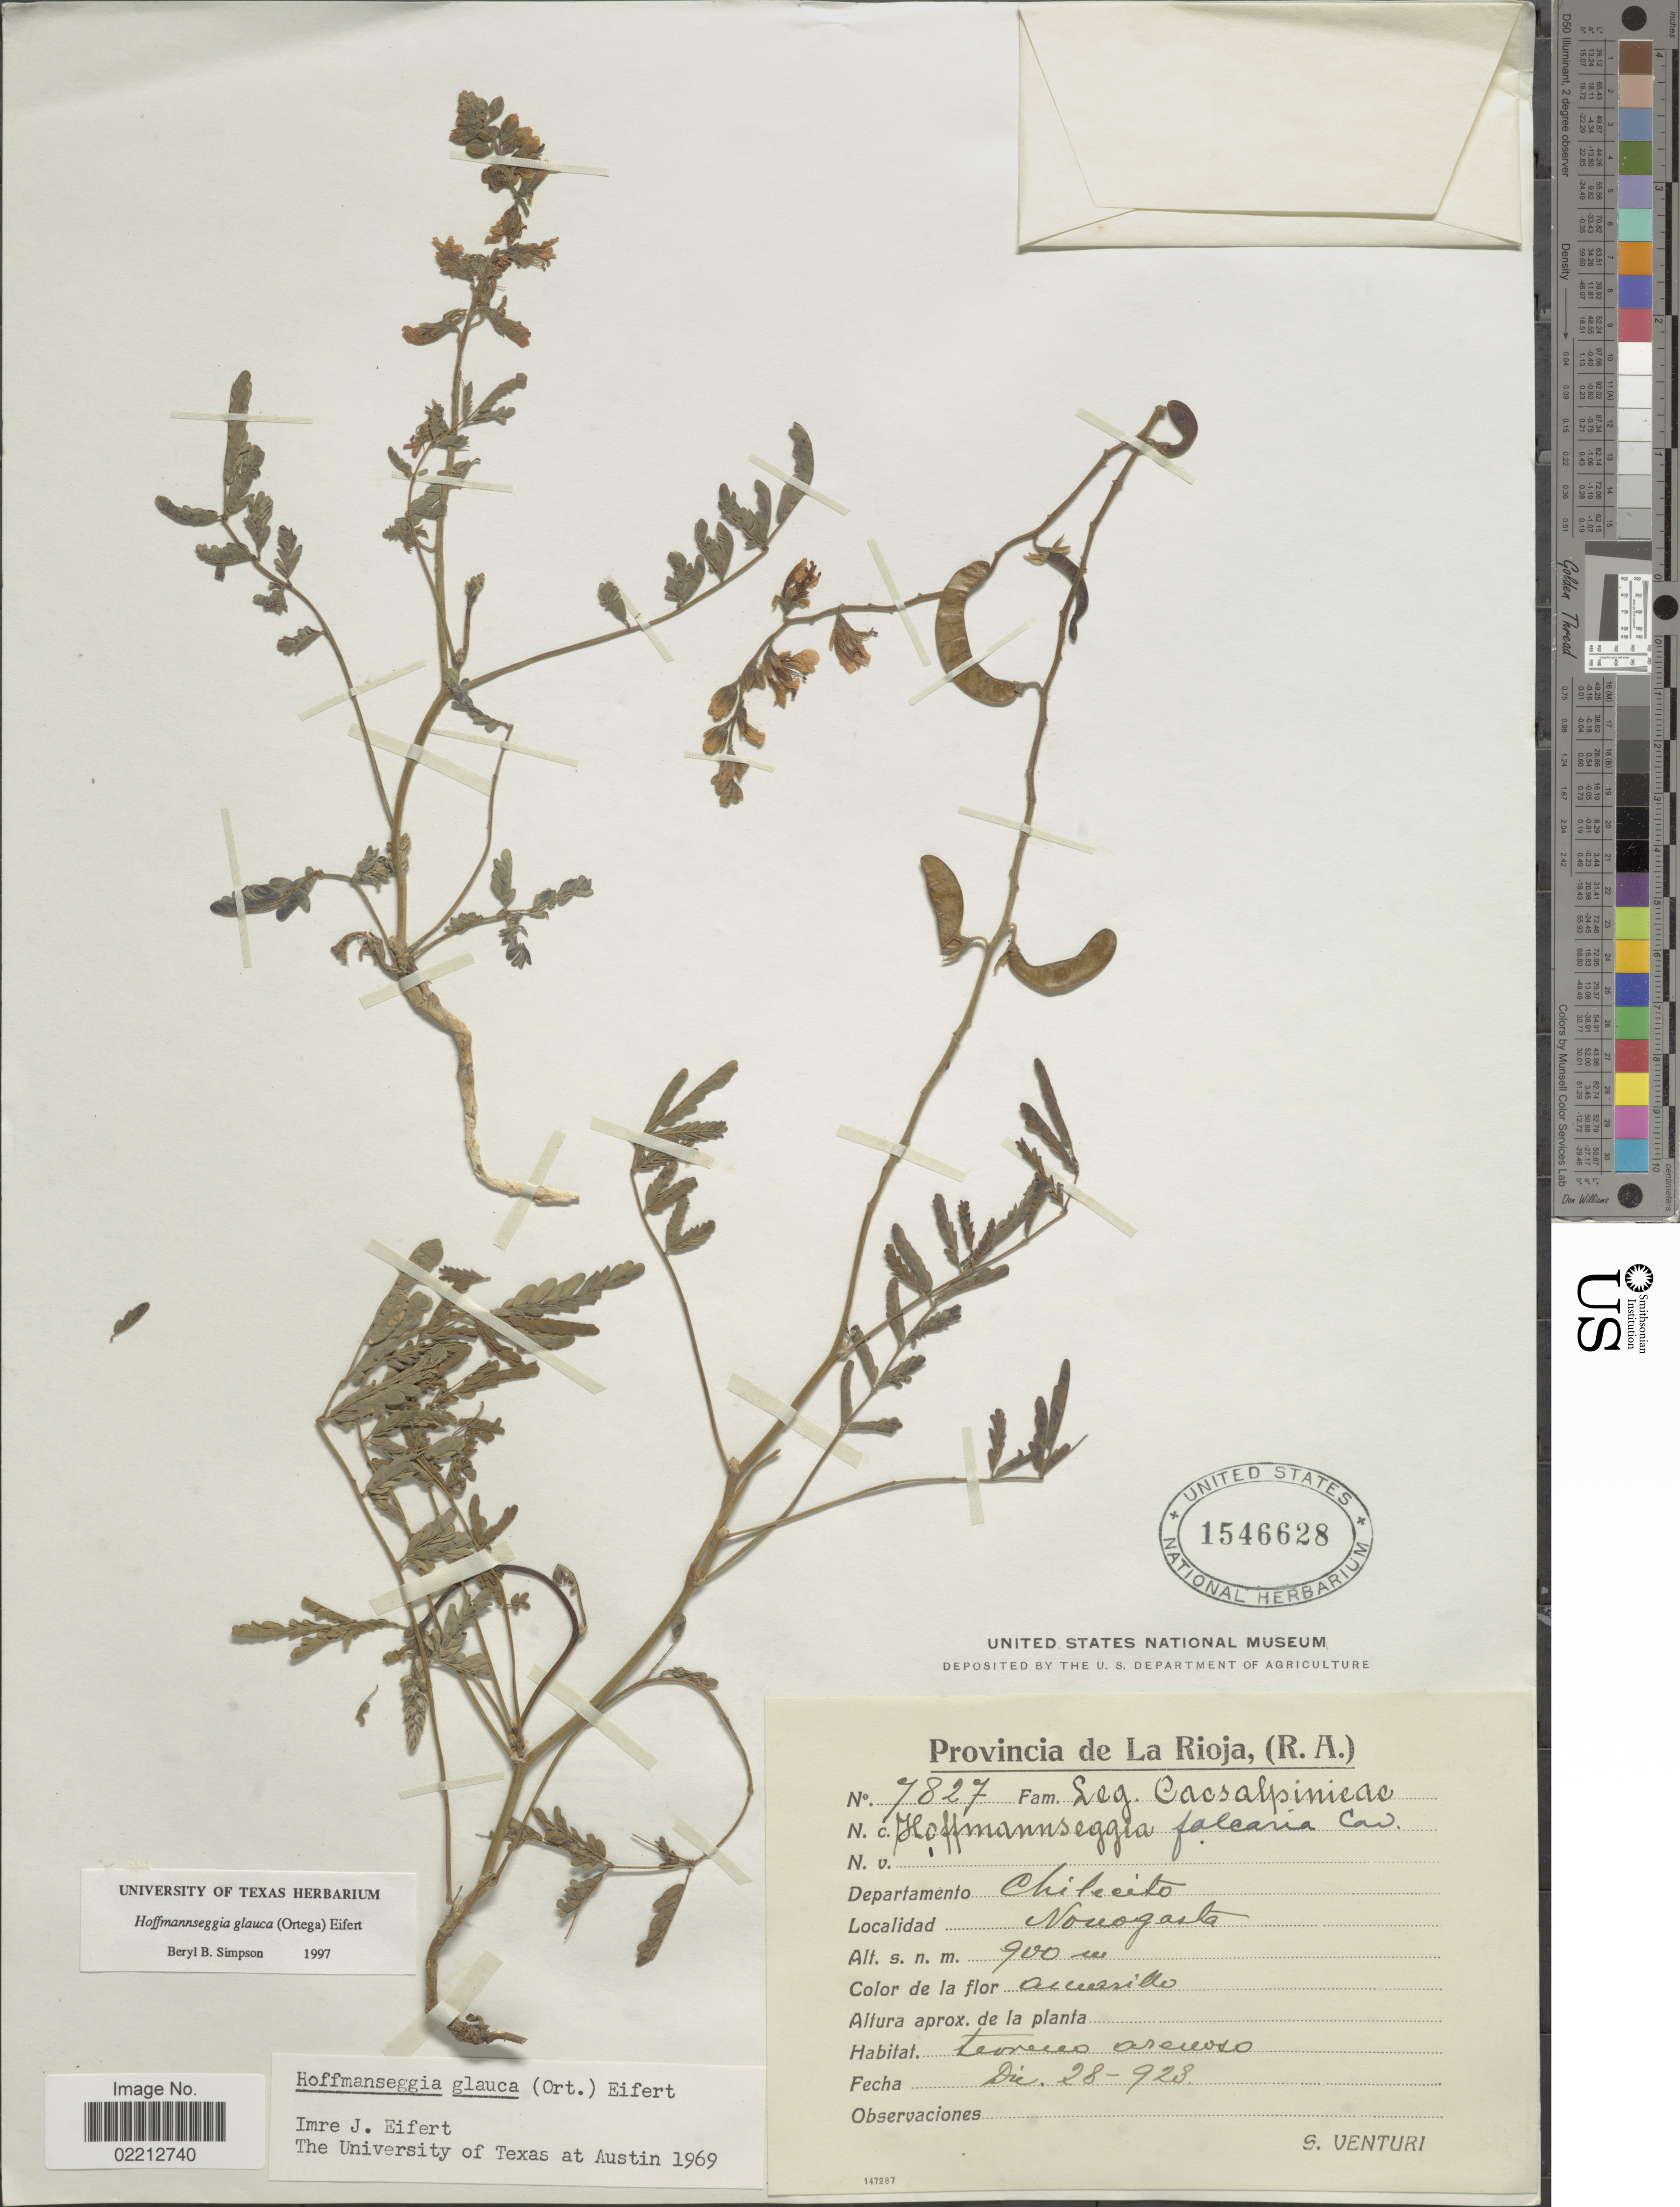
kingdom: Plantae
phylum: Tracheophyta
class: Magnoliopsida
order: Fabales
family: Fabaceae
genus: Hoffmannseggia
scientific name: Hoffmannseggia glauca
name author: (Ortega) Eifert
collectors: S. Venturi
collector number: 7827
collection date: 1928-12-28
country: Argentina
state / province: La Rioja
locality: Departamento Chilecito, Nonogasta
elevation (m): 900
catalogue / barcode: US 1546628